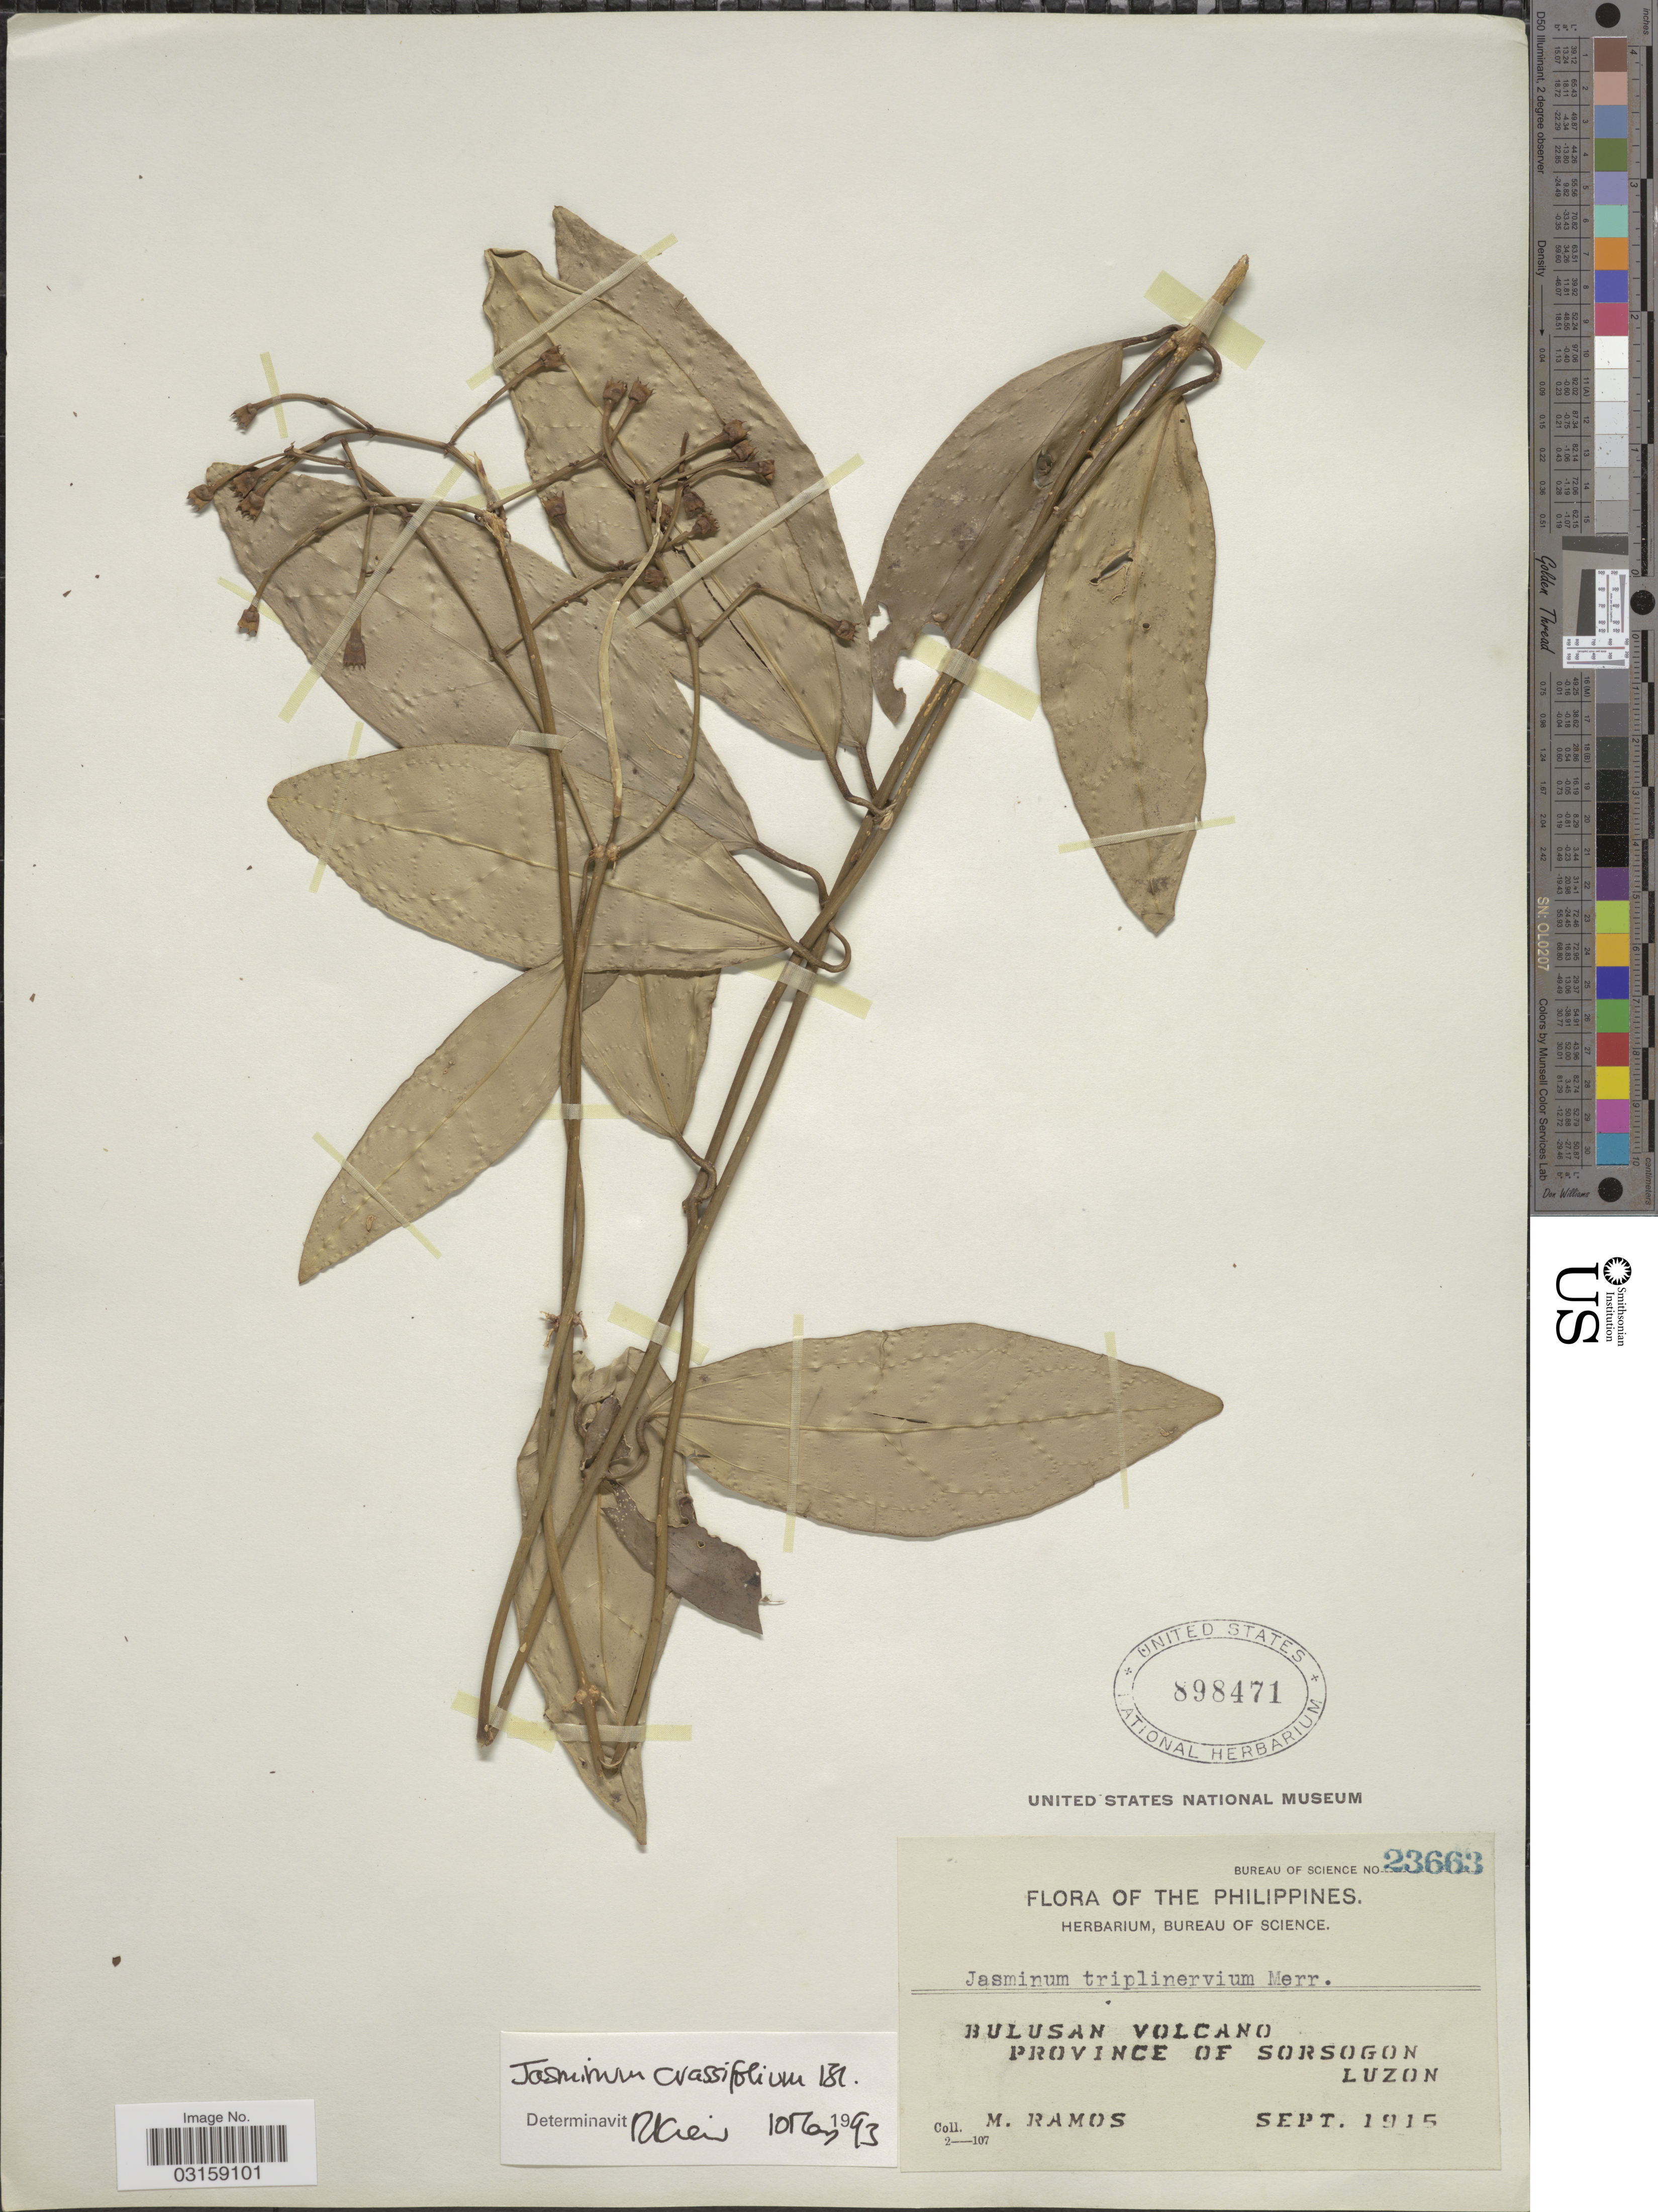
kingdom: Plantae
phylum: Tracheophyta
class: Magnoliopsida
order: Lamiales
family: Oleaceae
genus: Jasminum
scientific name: Jasminum crassifolium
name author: Blume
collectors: M. Ramos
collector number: Bureau of Science 23663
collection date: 1915-09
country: Philippines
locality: Bulusan Volcano. Province of Sorsogon. Luzon.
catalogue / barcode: US 898471